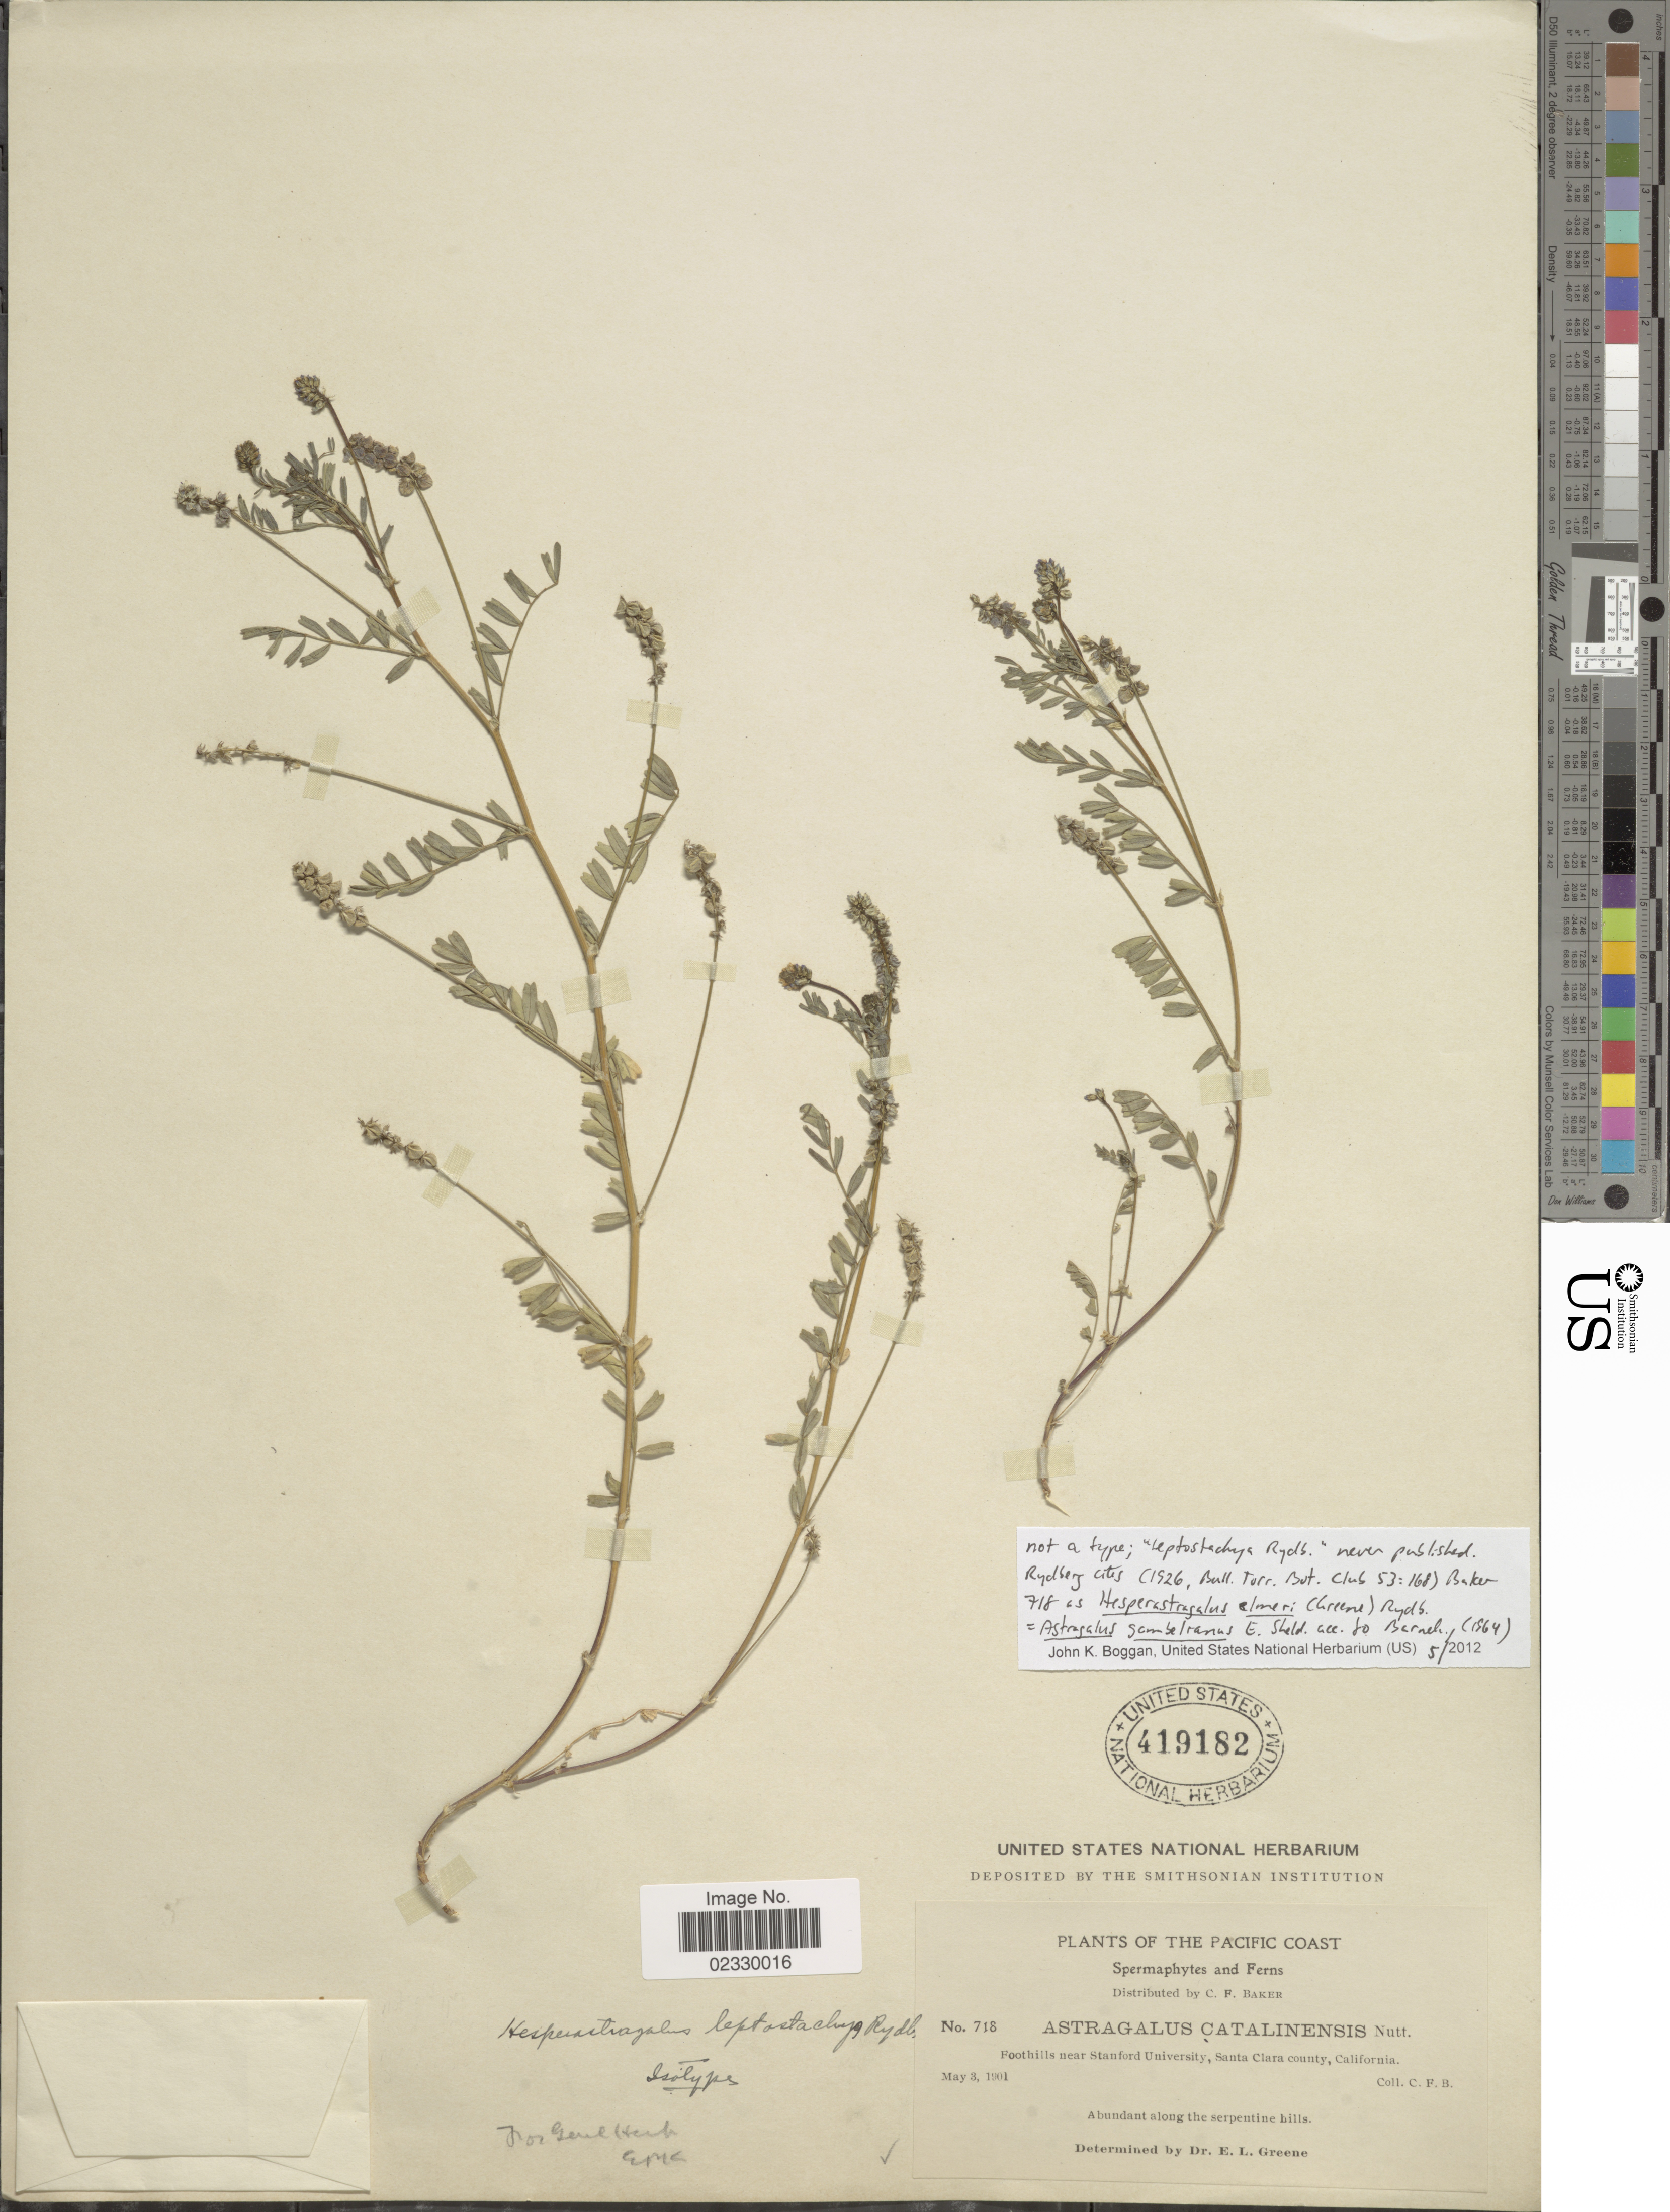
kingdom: Plantae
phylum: Tracheophyta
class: Magnoliopsida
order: Fabales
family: Fabaceae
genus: Astragalus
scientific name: Astragalus catalinensis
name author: Nutt.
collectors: F. C. Baker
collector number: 718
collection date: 1901-05-03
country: United States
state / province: California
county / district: Santa Clara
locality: The Pacific Coast. Foothills near Standford University, Santa Clara county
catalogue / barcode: US 419182